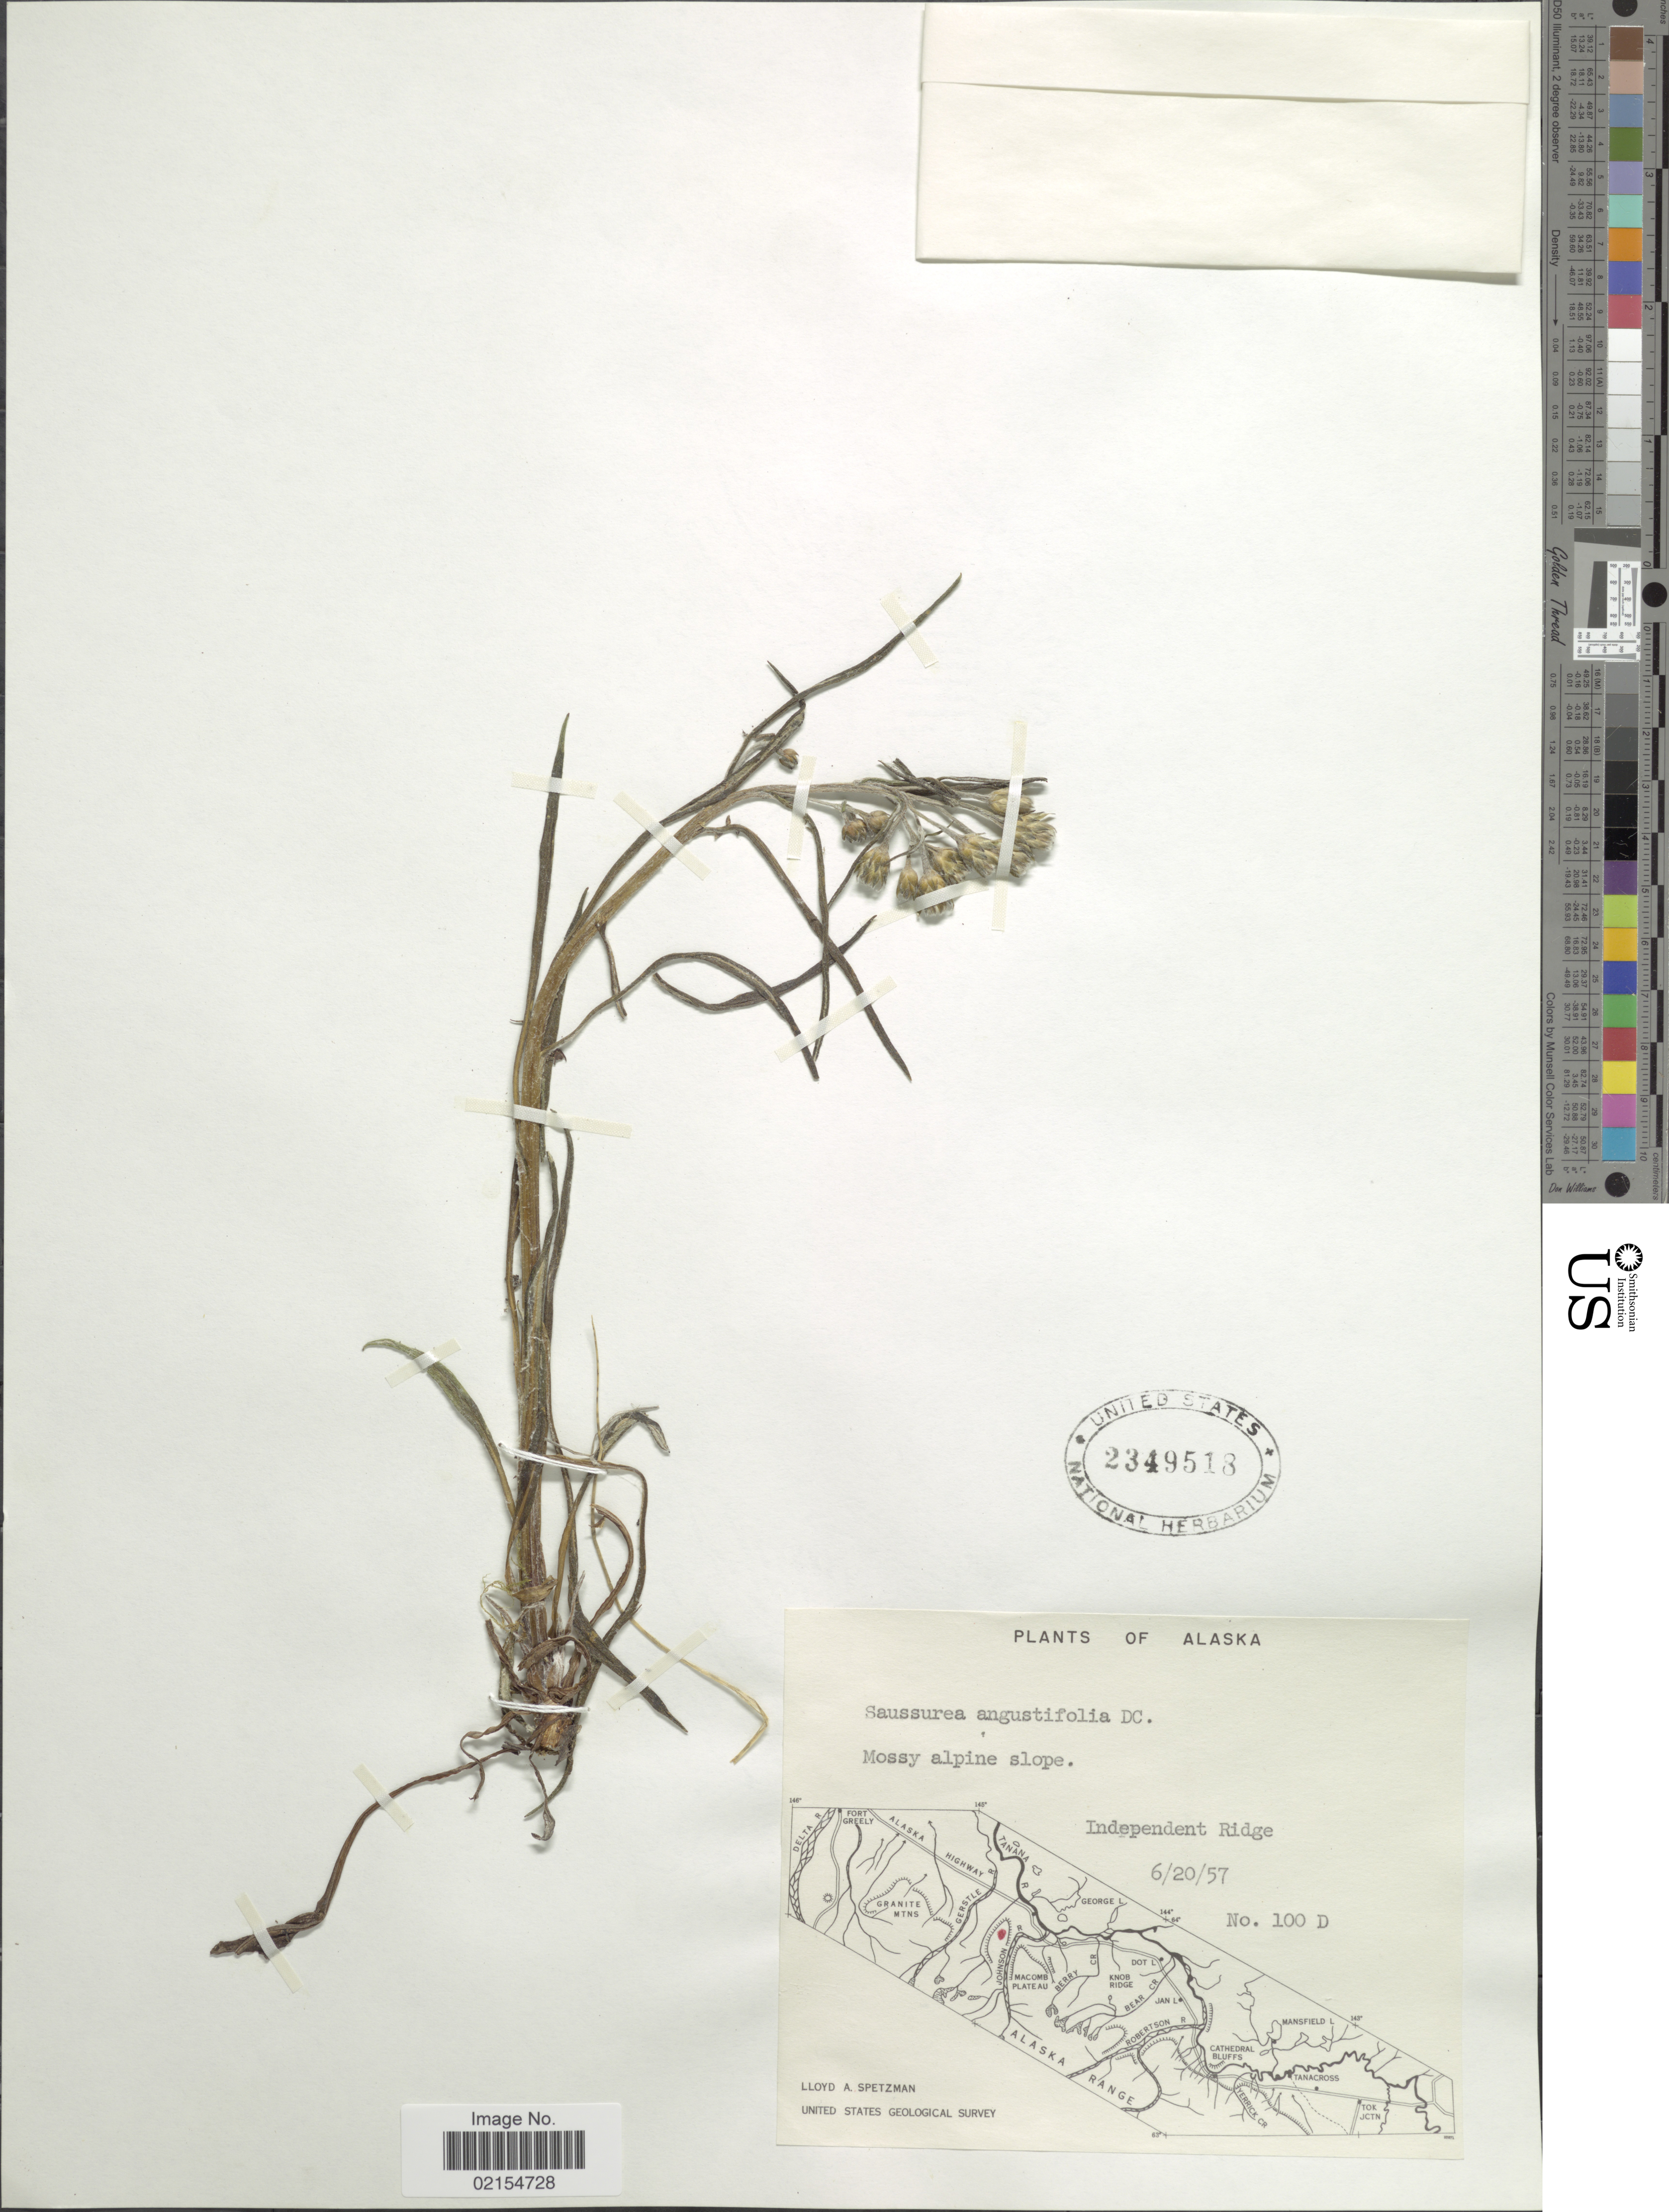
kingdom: Plantae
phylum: Tracheophyta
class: Magnoliopsida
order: Asterales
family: Asteraceae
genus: Saussurea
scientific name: Saussurea angustifolia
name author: (L.) DC.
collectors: L. Spetzman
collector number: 100 D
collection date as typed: Transcribed d/m/y: 20/6/57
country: United States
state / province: Alaska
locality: Independent Ridge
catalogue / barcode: US 2349518